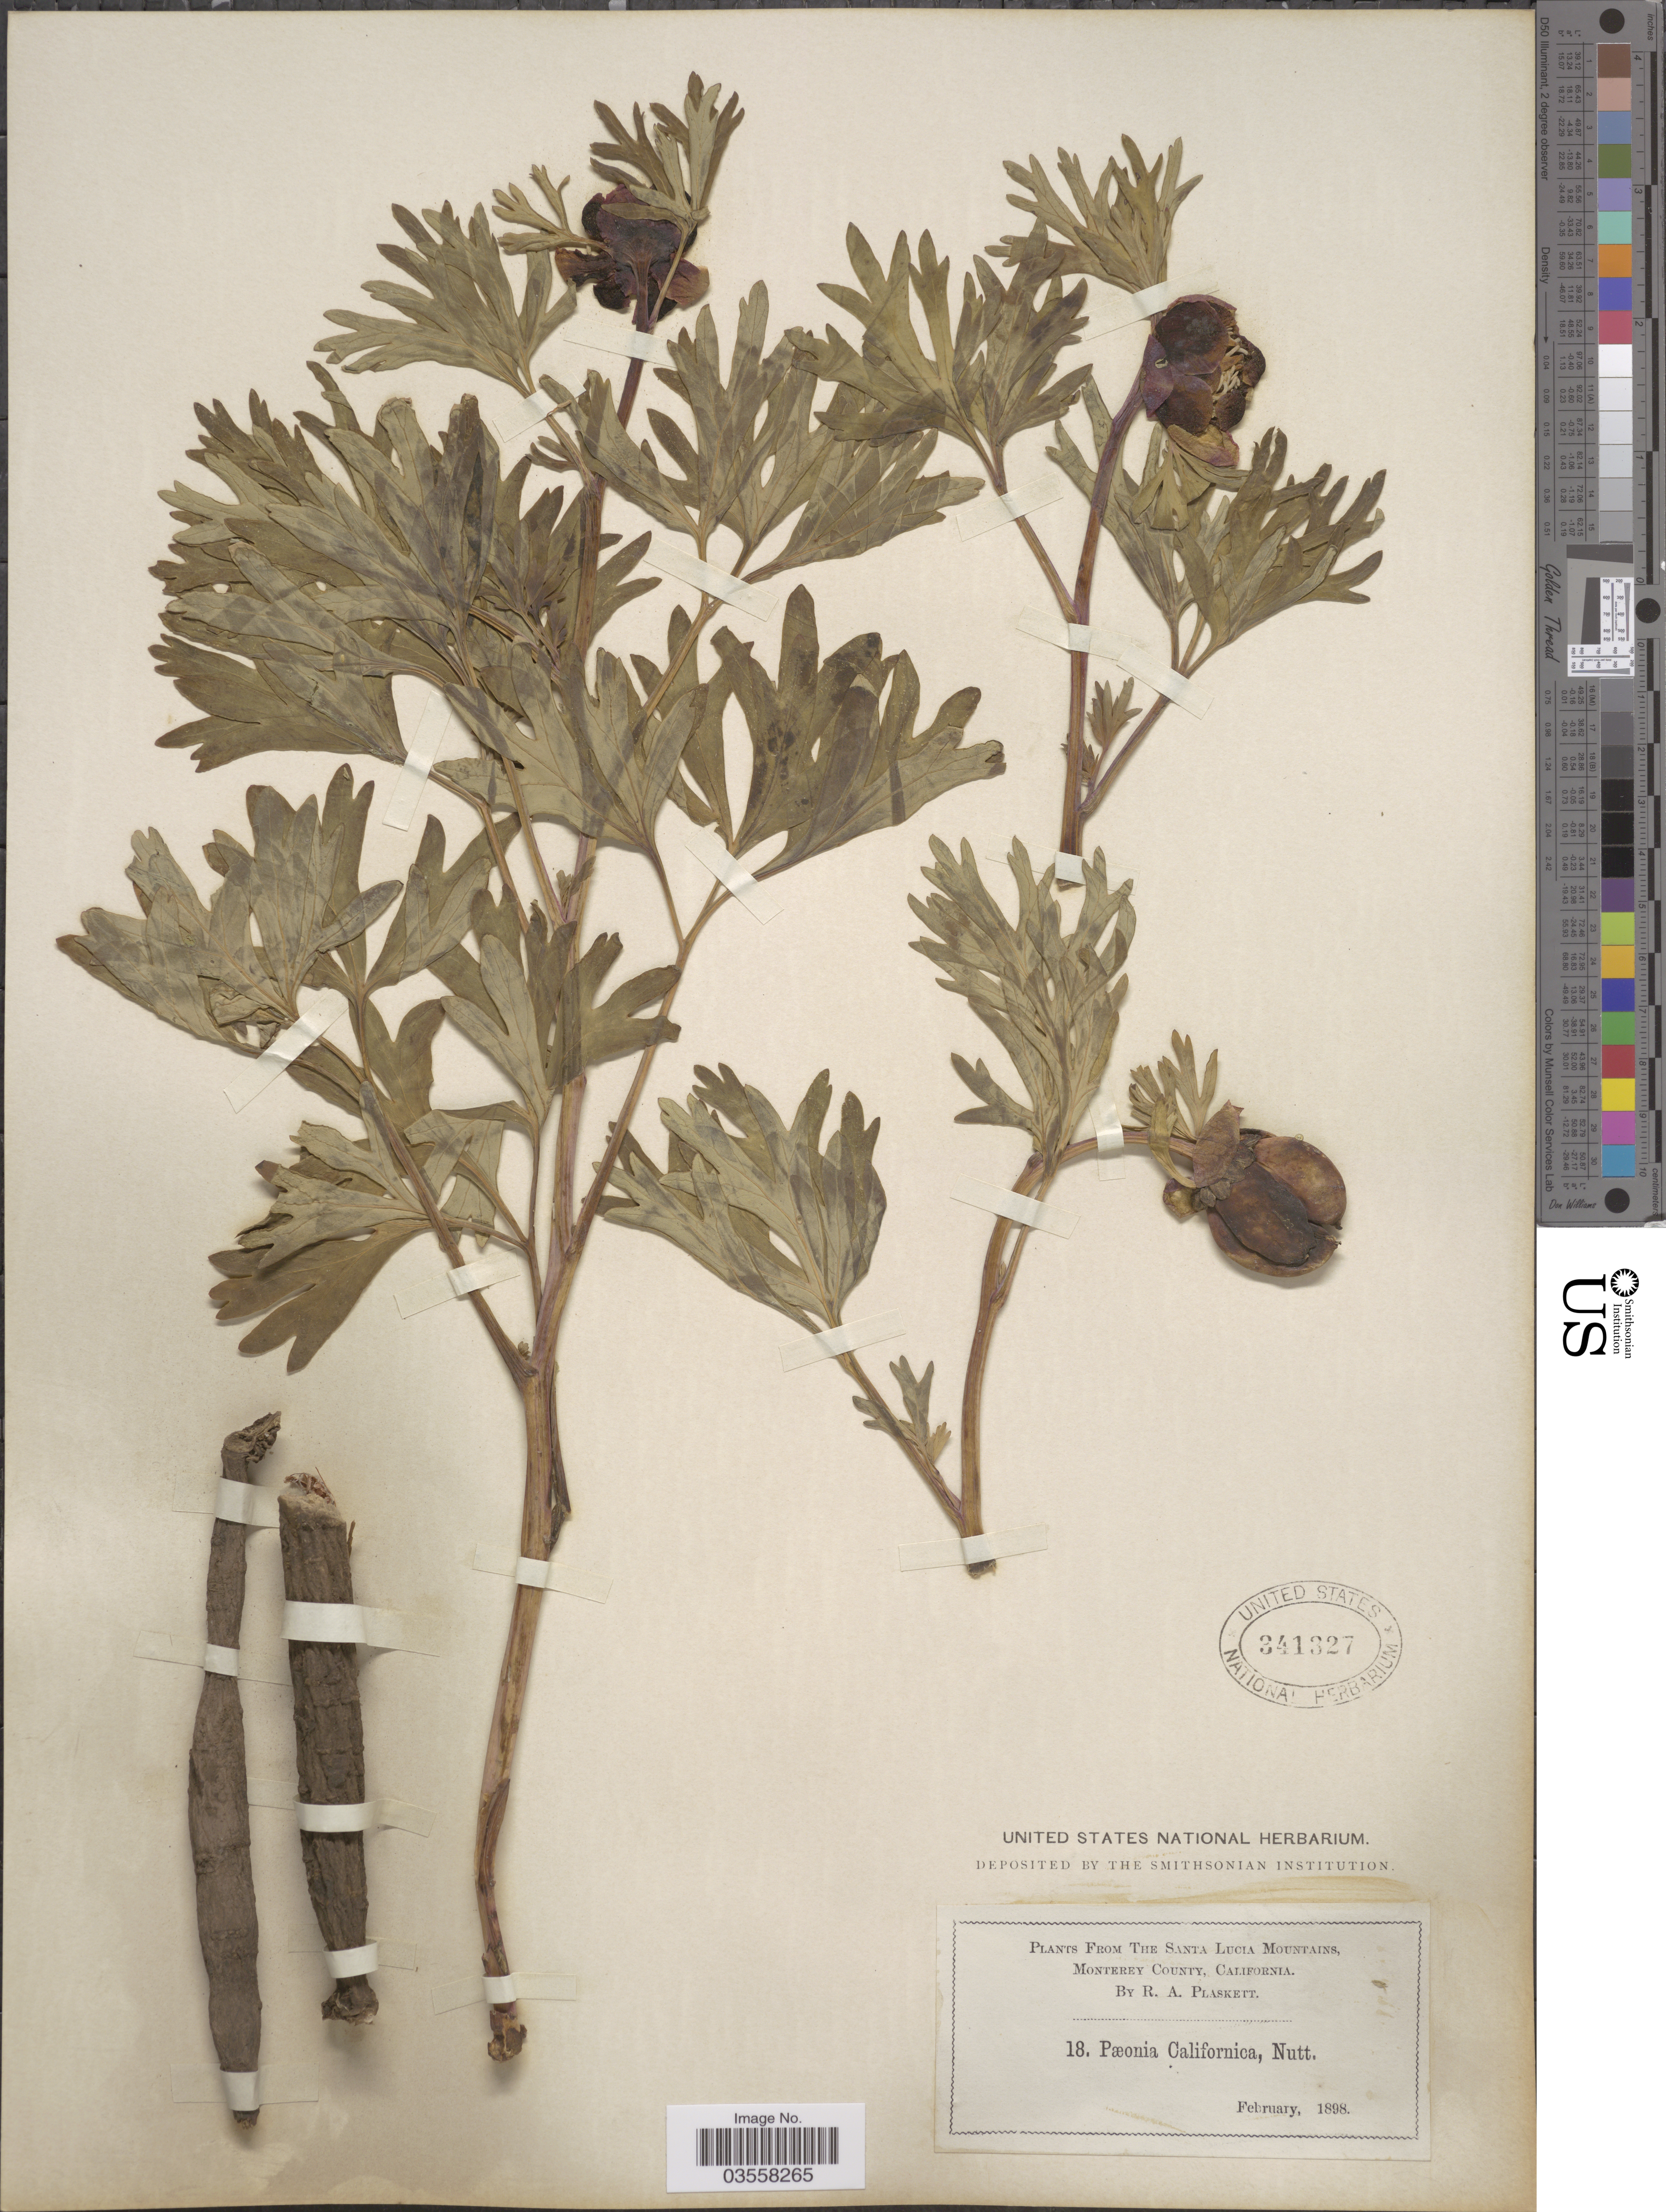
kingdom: Plantae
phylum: Tracheophyta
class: Magnoliopsida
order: Saxifragales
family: Paeoniaceae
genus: Paeonia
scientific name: Paeonia brownii subsp. californica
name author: (Nutt. ex Torr. & A. Gray) Abrams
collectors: R. Plaskett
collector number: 18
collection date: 1898-02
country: United States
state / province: California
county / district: Monterey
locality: The Santa Lucia Mountains, Monterey County.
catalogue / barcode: US 341327